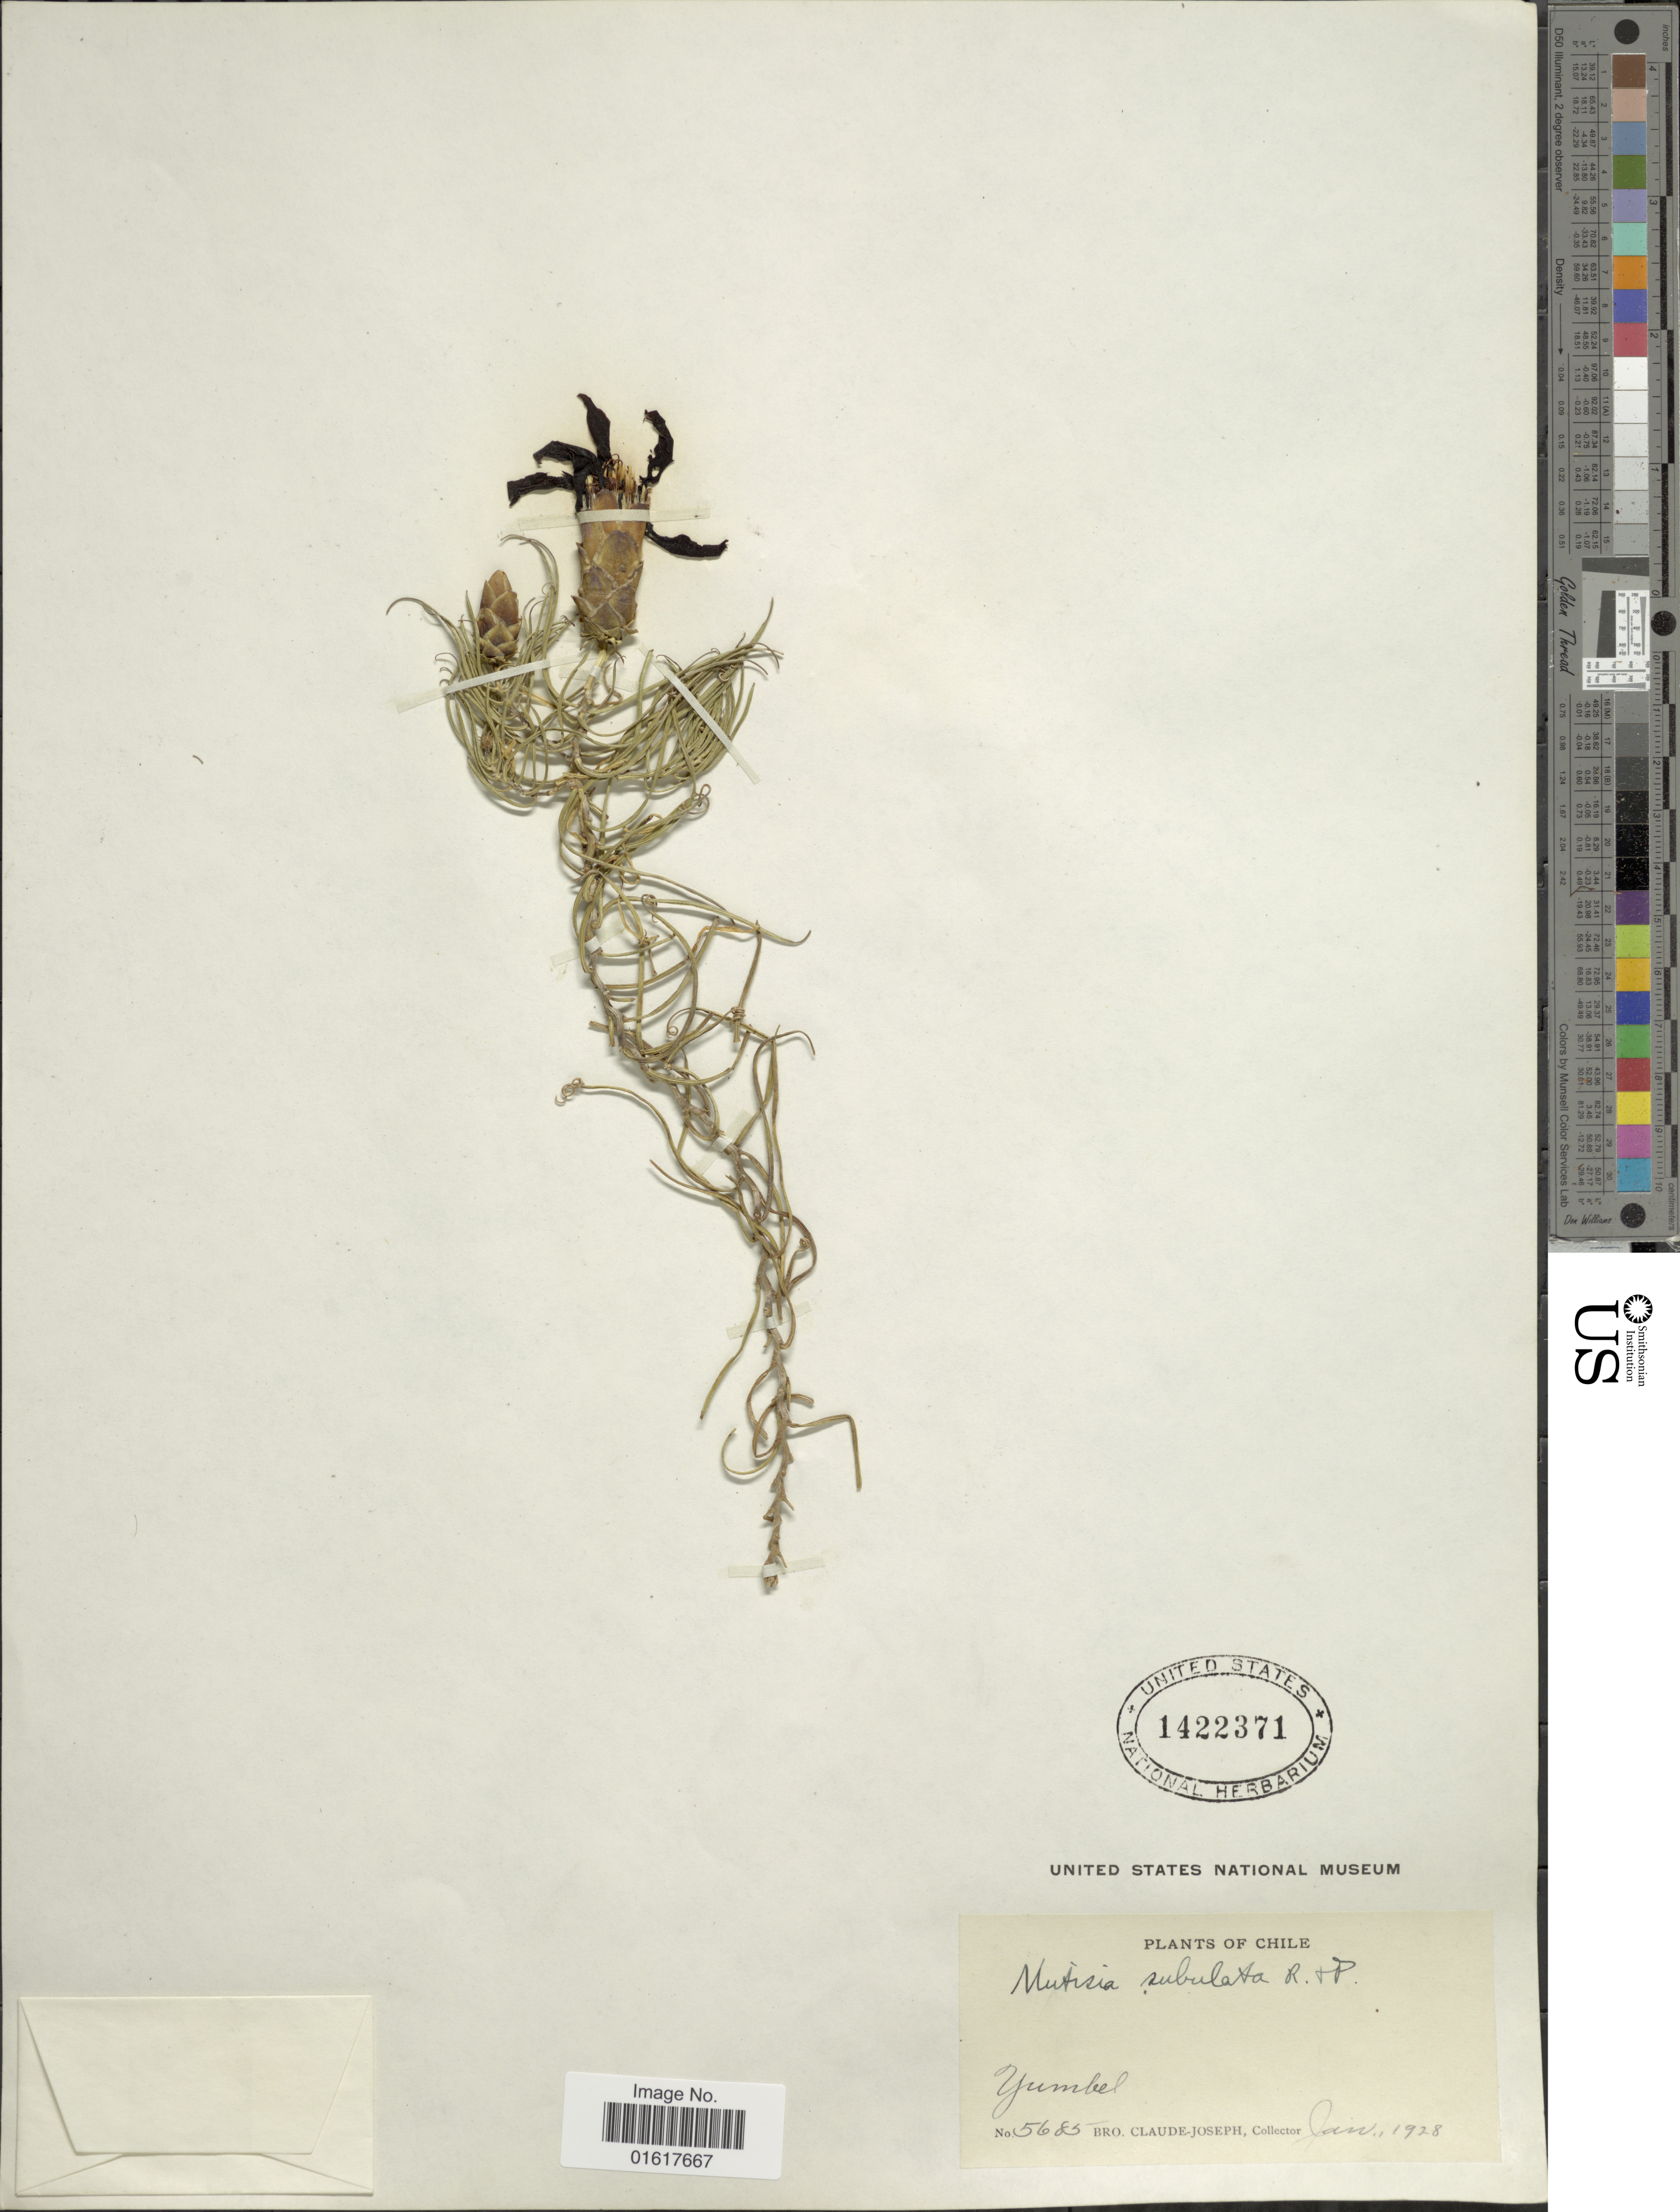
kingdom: Plantae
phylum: Tracheophyta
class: Magnoliopsida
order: Asterales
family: Asteraceae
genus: Mutisia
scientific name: Mutisia subulata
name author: Ruiz & Pav.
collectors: Bro. Claude-Joseph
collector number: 5685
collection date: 1928-01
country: Chile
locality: Yumbel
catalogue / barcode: US 1422371